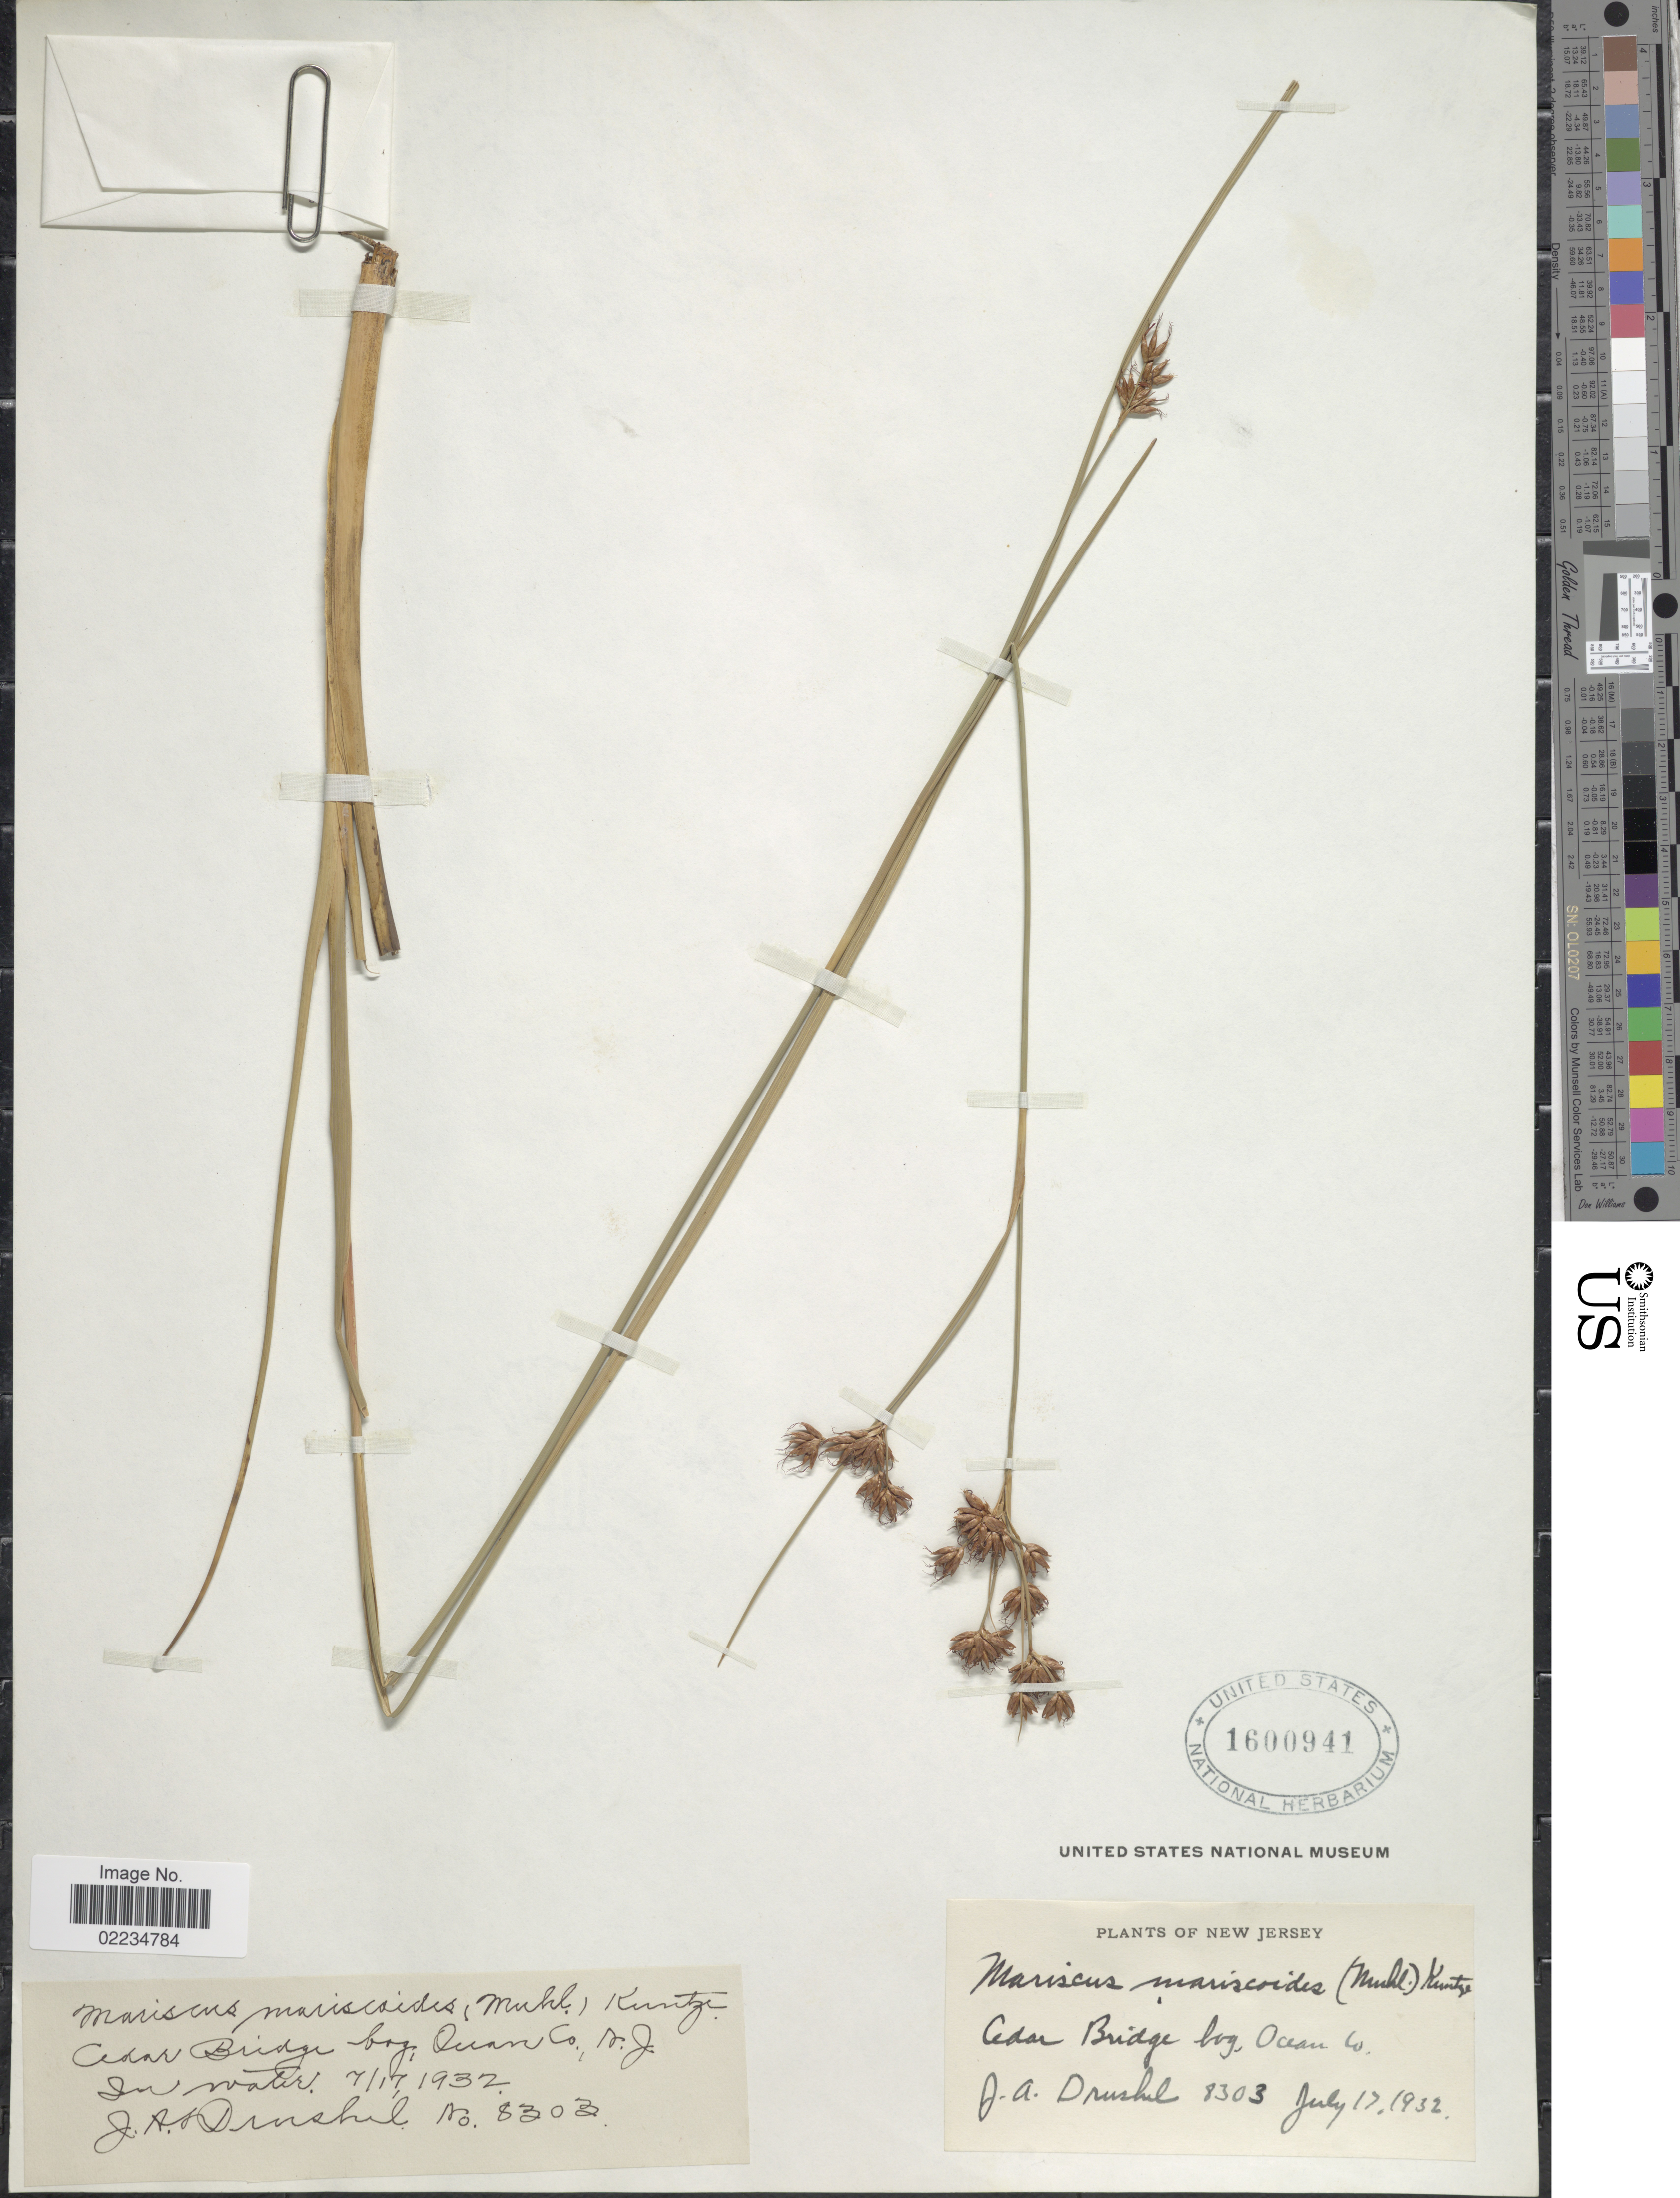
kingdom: Plantae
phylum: Tracheophyta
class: Liliopsida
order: Poales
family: Cyperaceae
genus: Cladium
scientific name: Cladium mariscoides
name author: (Muhl.) Torr.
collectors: J. A. Drushel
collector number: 8303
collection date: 1932-07-17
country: United States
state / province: New Jersey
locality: Cedar Bridge bog, Ocean Co.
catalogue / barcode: US 1600941